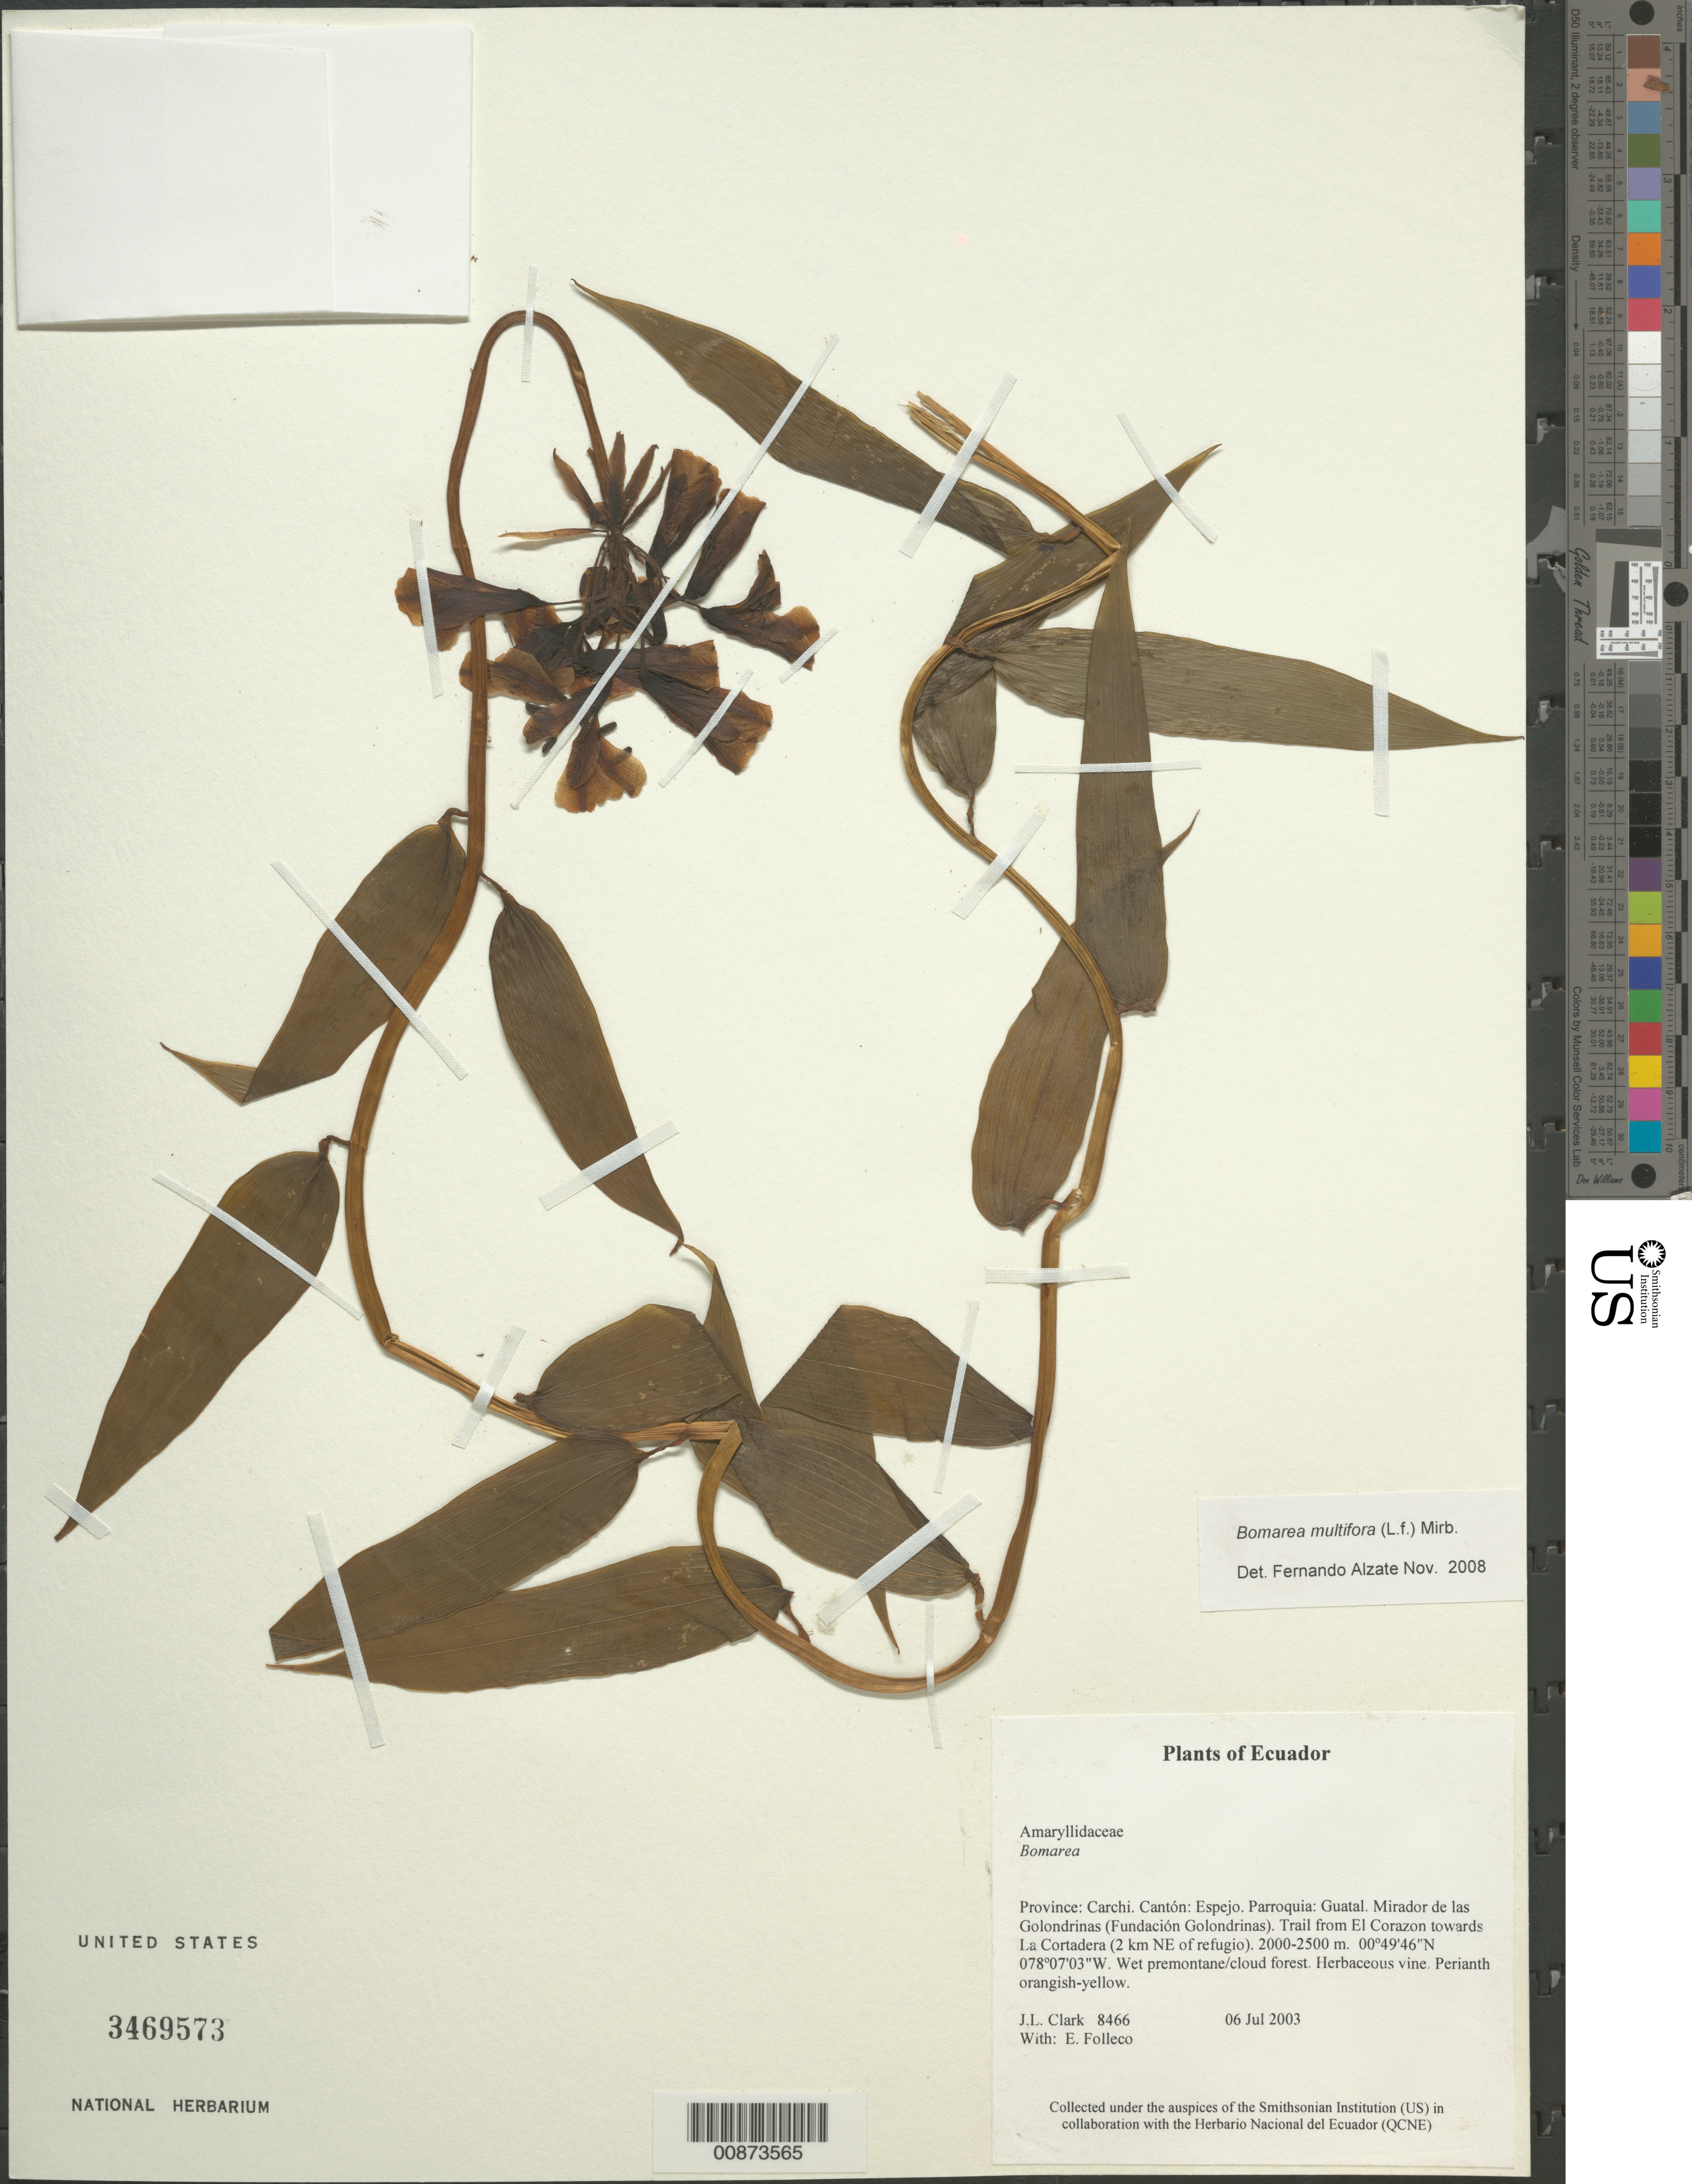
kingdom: Plantae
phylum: Tracheophyta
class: Liliopsida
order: Liliales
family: Alstroemeriaceae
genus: Bomarea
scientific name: Bomarea sp.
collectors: J. L. Clark & E. Folleco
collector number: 08466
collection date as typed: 06 Jul 2003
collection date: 2003-07-06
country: Ecuador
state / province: Carchi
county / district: Espejo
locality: Parroquia: Guatal. Mirador de las Golondrinas (Fundación Golondrinas). Trail from El Corazon towards La Cortadera (2 km NE of refugio).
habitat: Wet premontane/cloud forest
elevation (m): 2000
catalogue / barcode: US 3469573